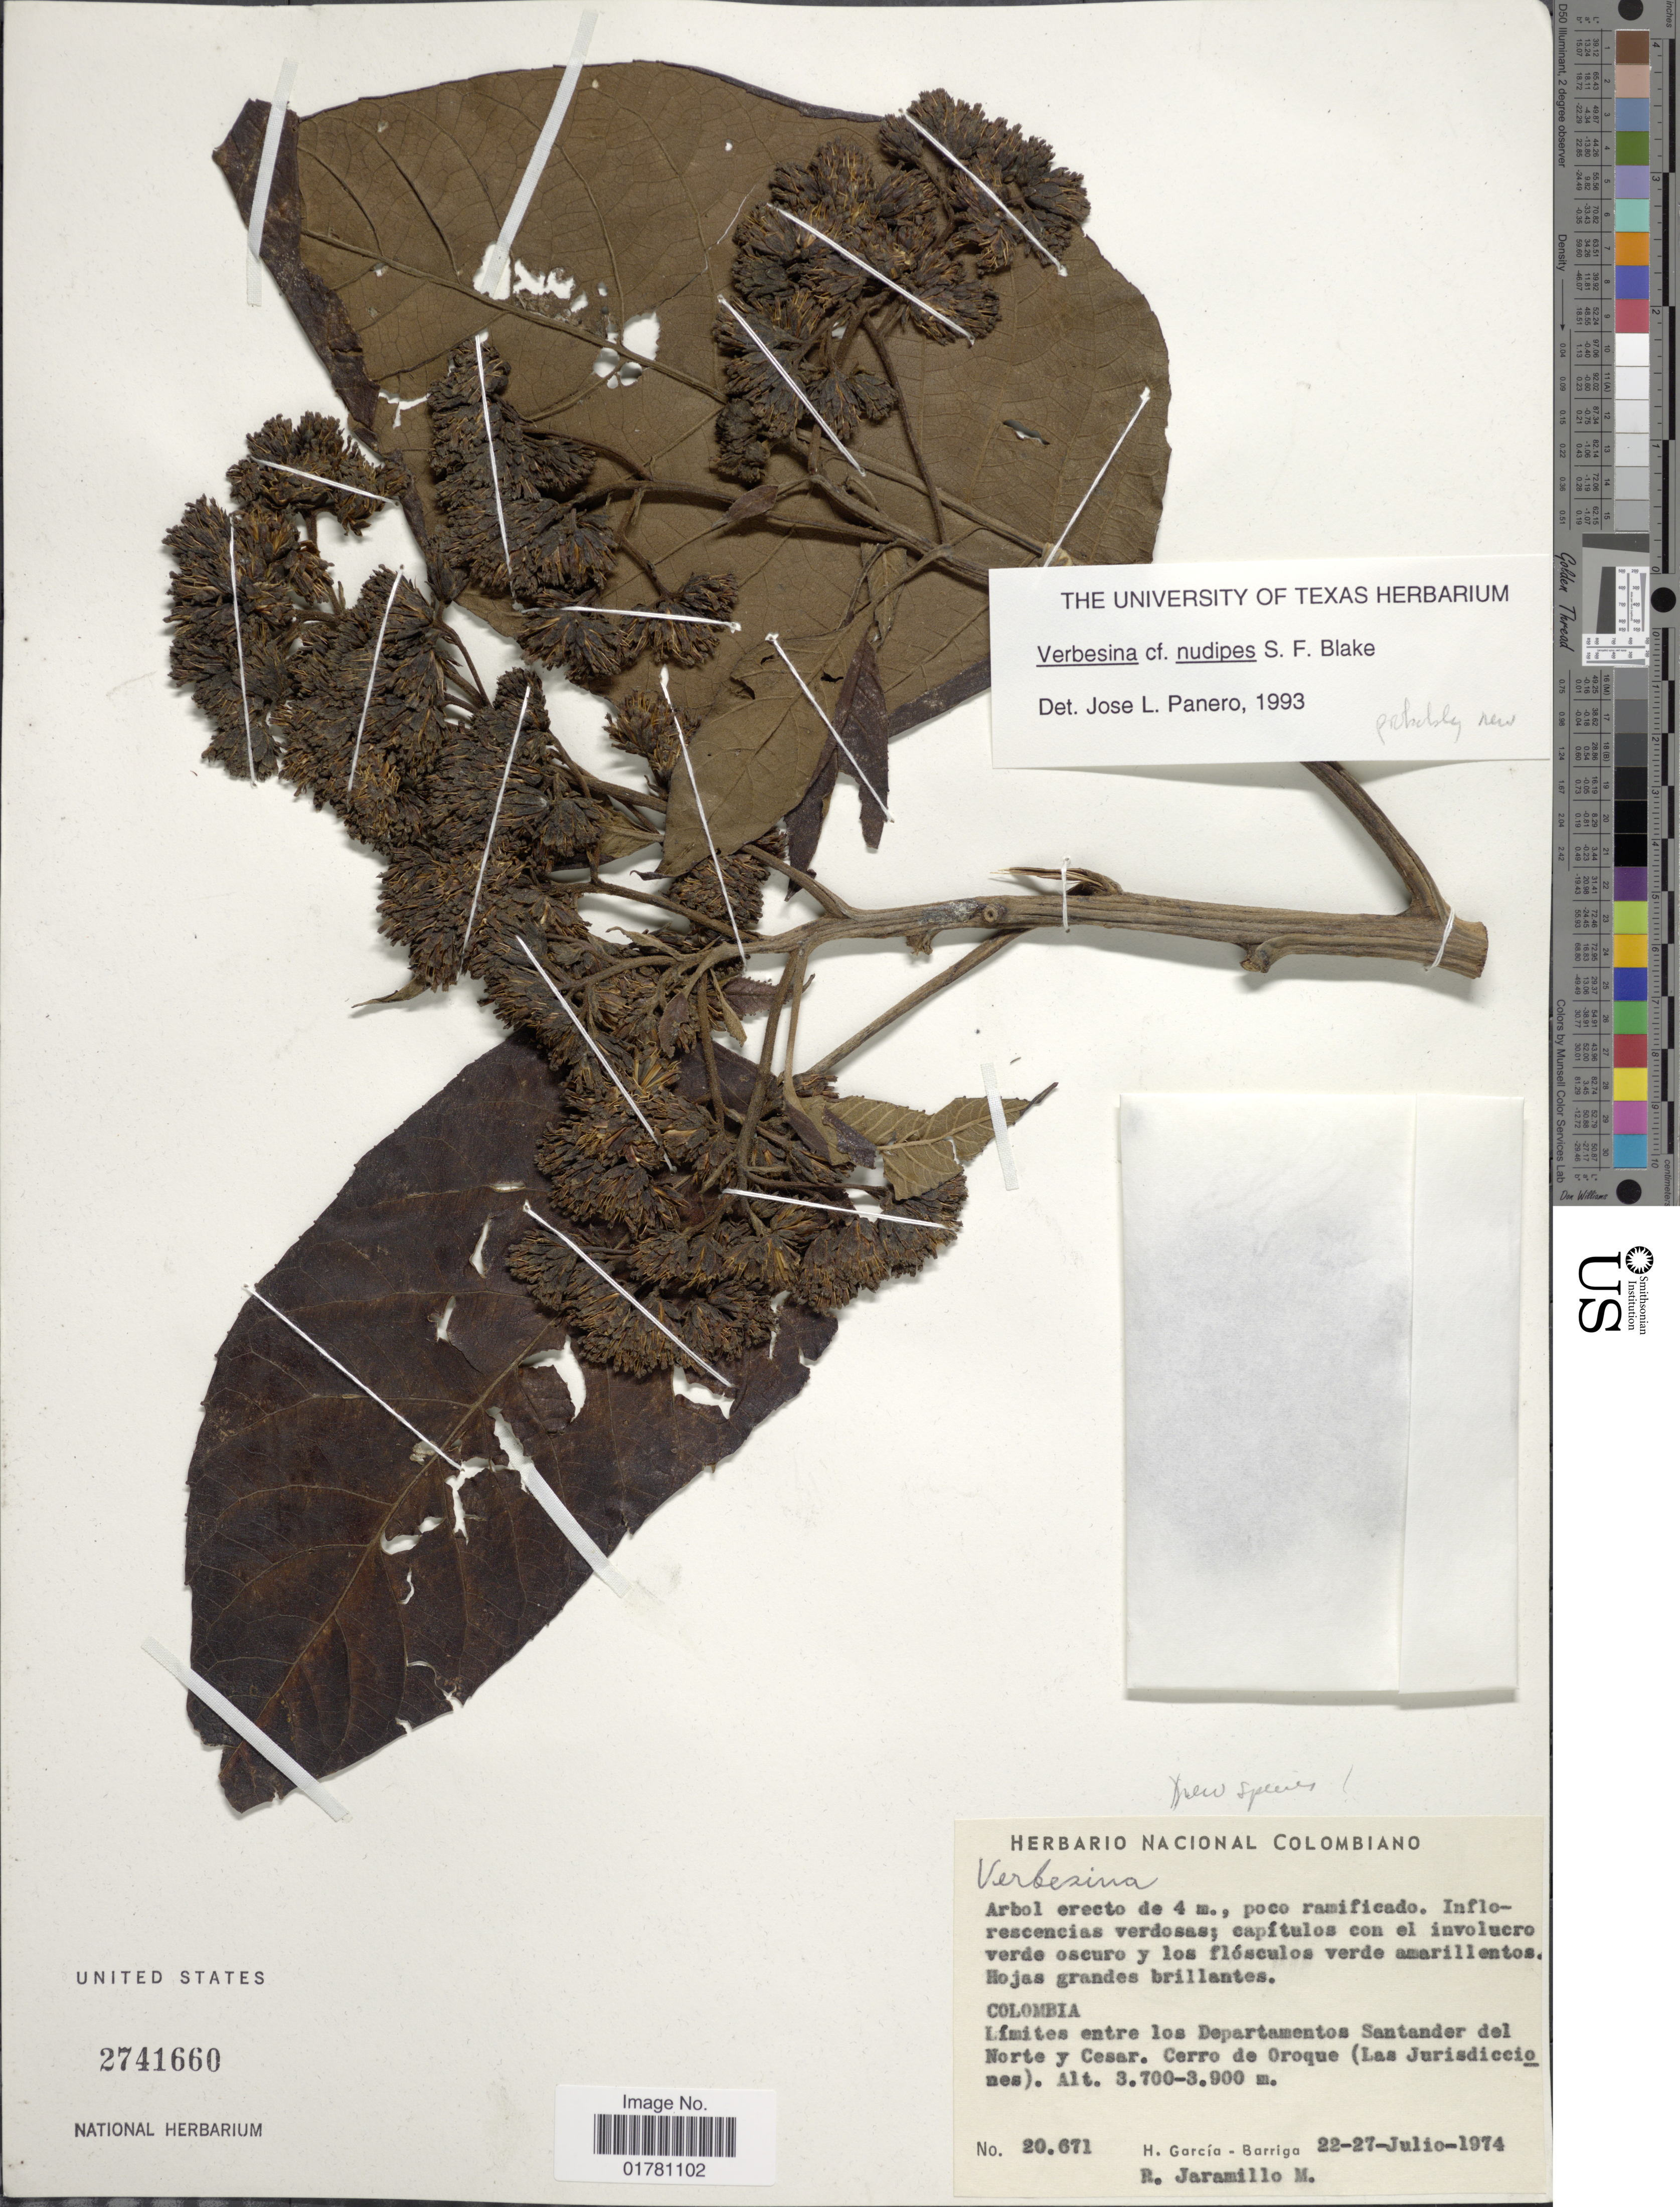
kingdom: Plantae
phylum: Tracheophyta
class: Magnoliopsida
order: Asterales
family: Asteraceae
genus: Verbesina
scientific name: Verbesina nudipes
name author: S.F. Blake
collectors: H. García Barriga & R. Jaramillo M.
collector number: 20671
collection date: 1974-07-22/1974-07-27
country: Colombia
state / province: Norte de Santander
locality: Límites entre los Departamentos Santander del Norte y Cesar. Cerro de Oroque (Las Jurisdicciones)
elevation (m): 3700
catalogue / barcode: US 2741660